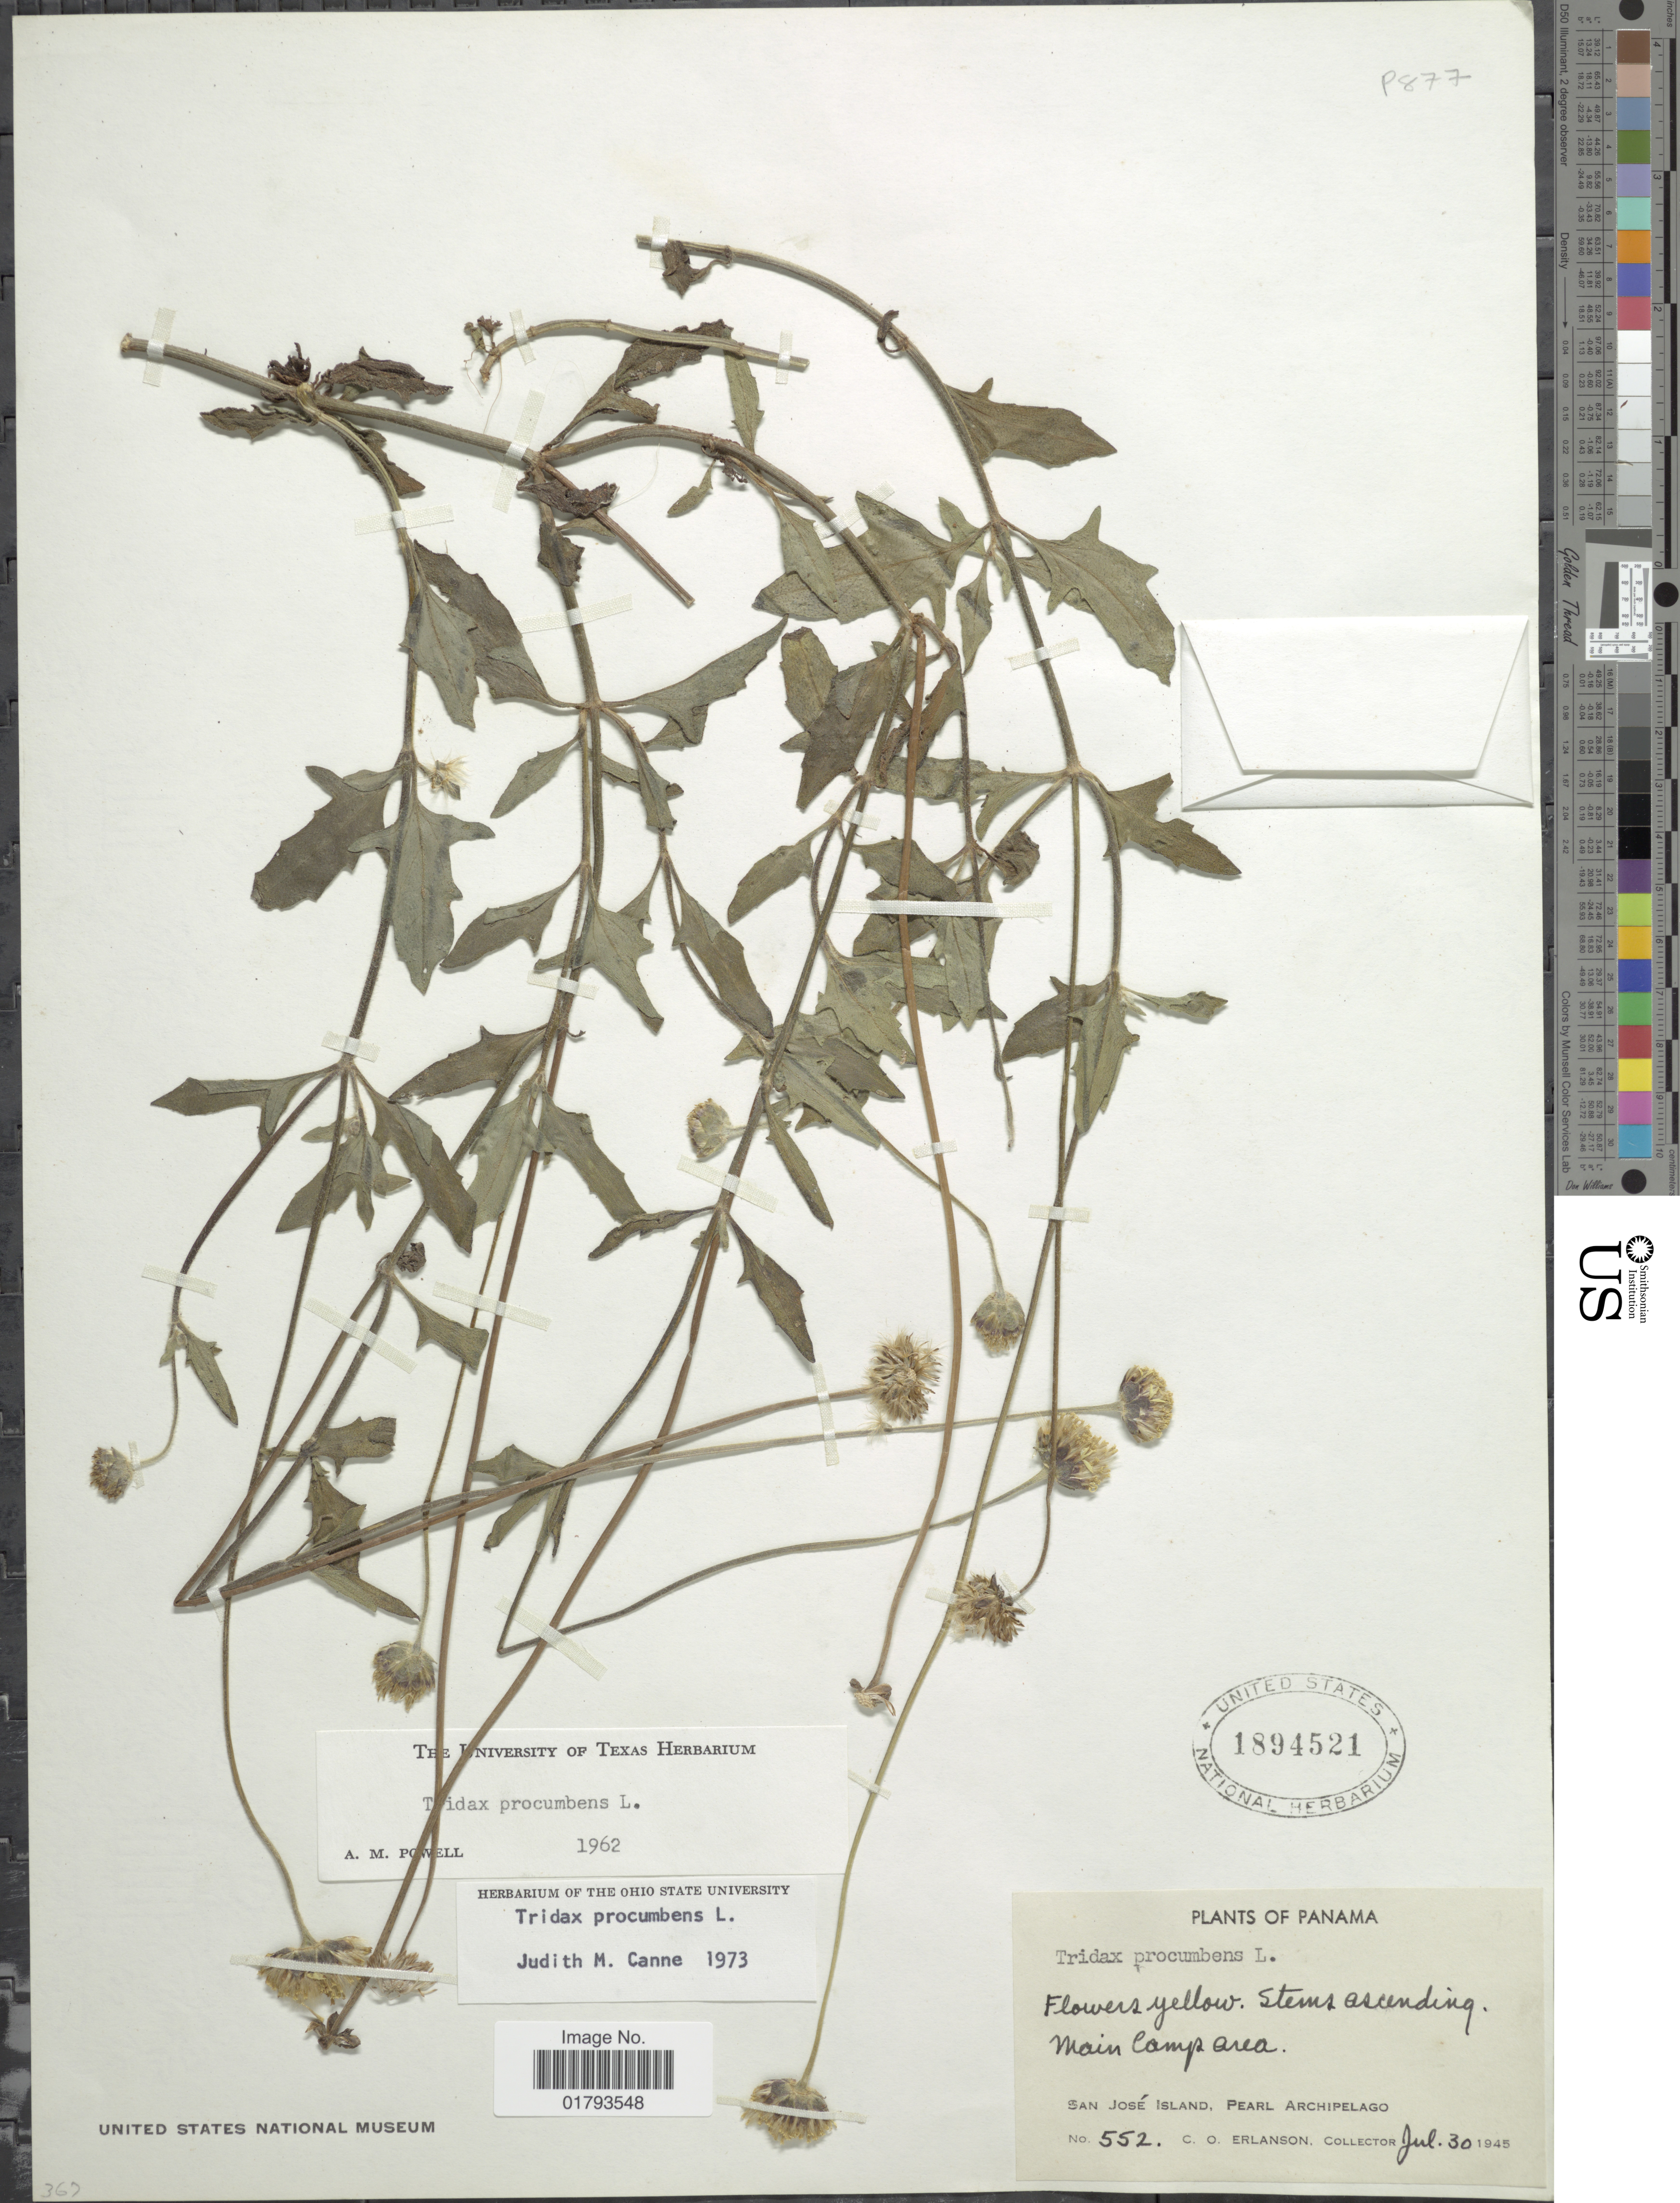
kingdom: Plantae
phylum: Tracheophyta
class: Magnoliopsida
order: Asterales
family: Asteraceae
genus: Tridax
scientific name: Tridax procumbens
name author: L.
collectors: C. O. Erlanson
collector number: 552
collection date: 1945-07-30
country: Panama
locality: Main camp area. San Jose Island, Pearl Archipelago.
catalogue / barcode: US 1894521